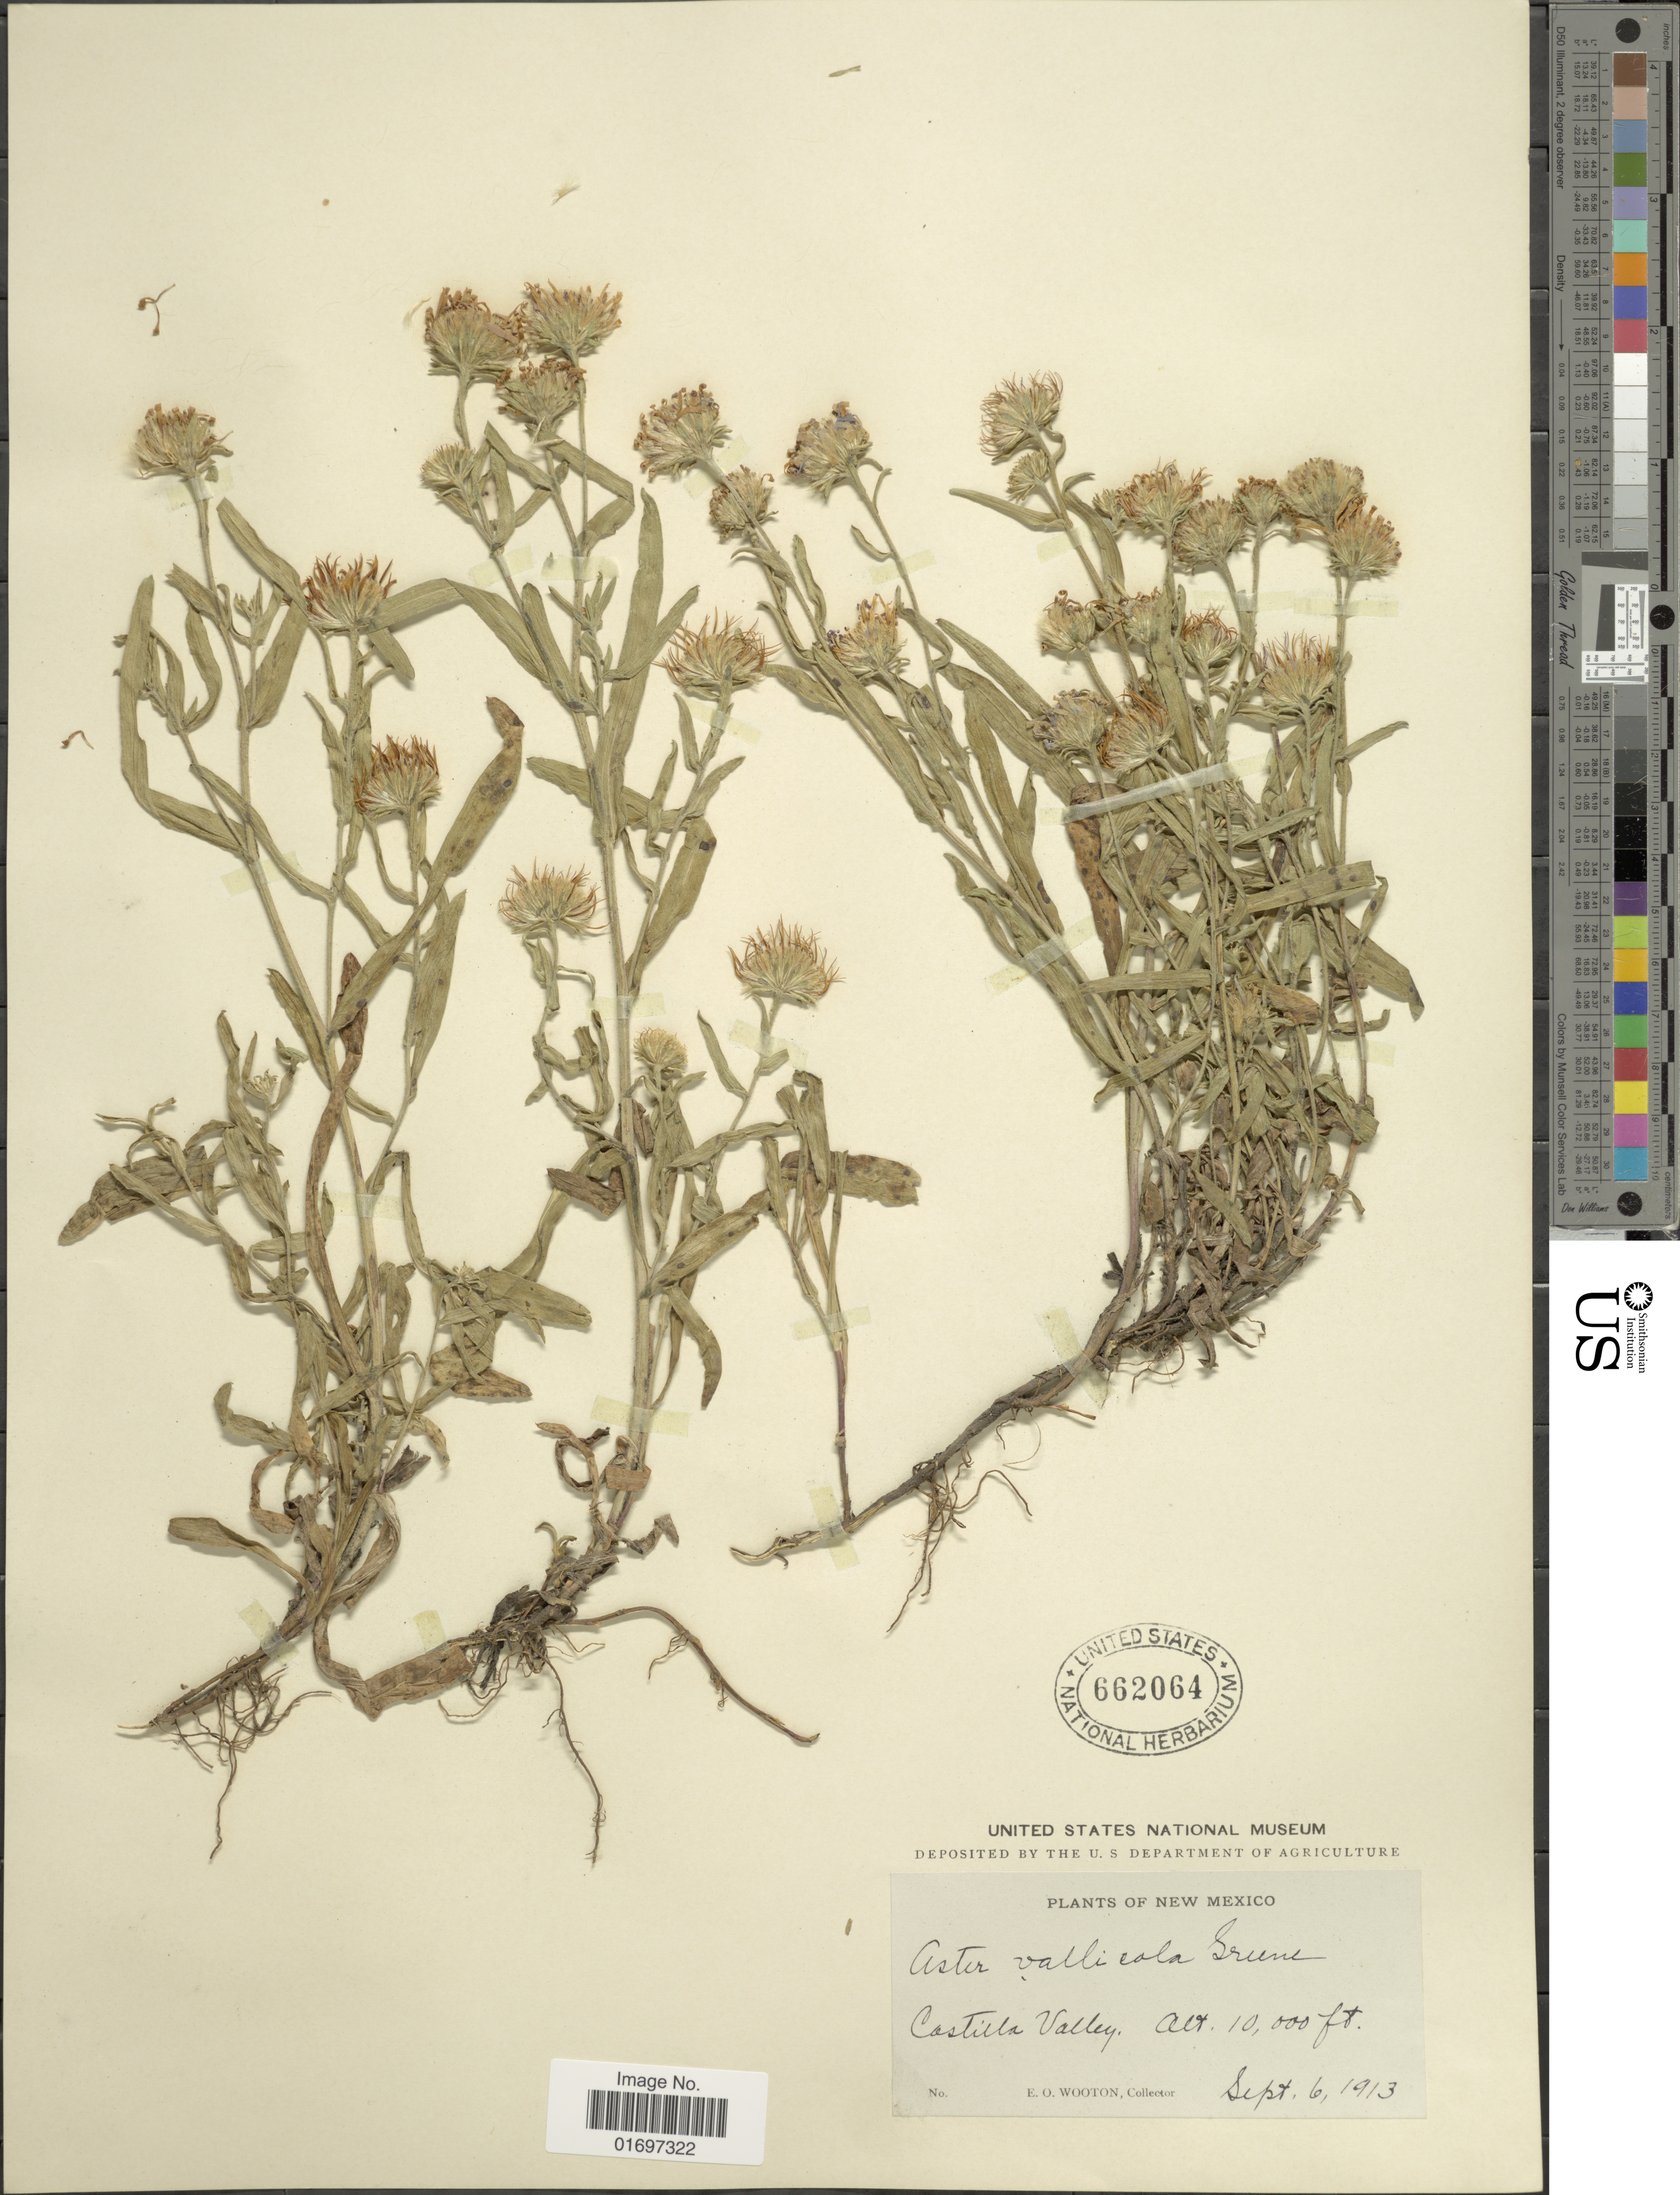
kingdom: Plantae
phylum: Tracheophyta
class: Magnoliopsida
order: Asterales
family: Asteraceae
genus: Symphyotrichum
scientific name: Symphyotrichum ascendens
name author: (Lindl.) G.L. Nesom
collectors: E. O. Wooton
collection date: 1913-09-06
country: United States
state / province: New Mexico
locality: New Mexico. Castilla Valley.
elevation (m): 3048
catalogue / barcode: US 662064